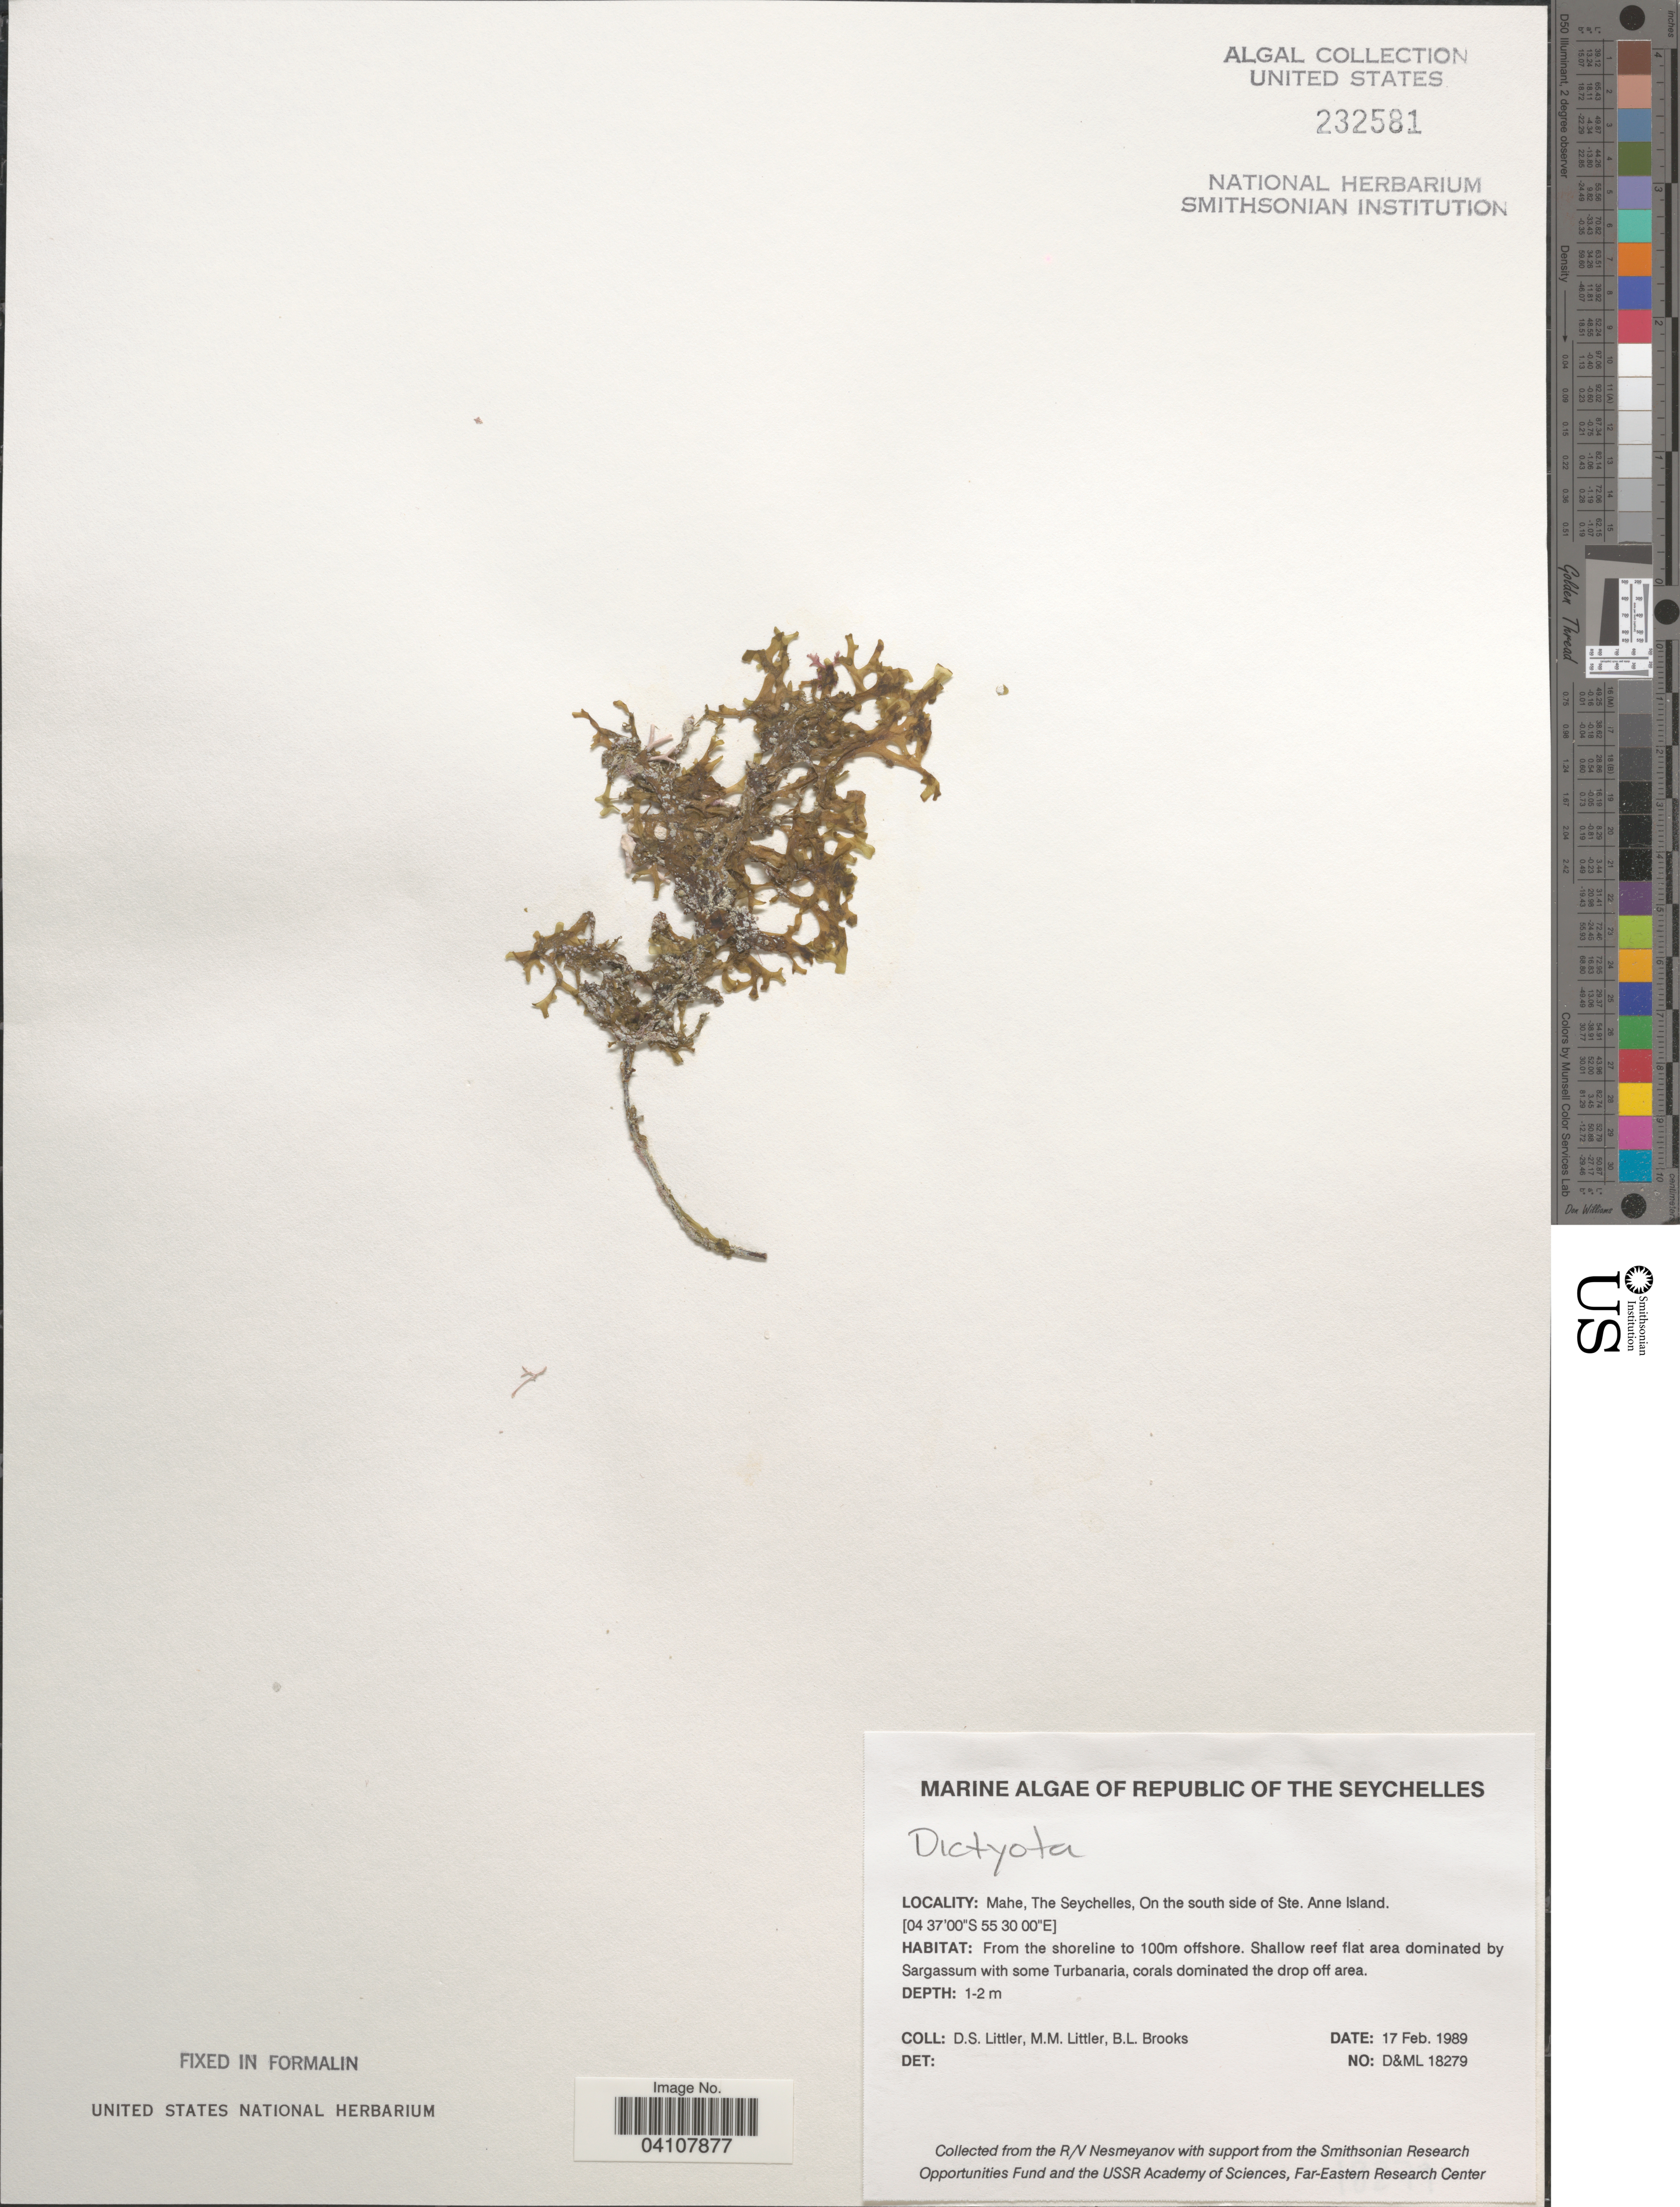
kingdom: Chromista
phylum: Ochrophyta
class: Phaeophyceae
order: Dictyotales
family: Dictyotaceae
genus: Dictyota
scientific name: Dictyota sp.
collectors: D. S. Littler & B. Brooks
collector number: D&ML18279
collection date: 1989-02-17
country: Seychelles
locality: Republic of the Seychelles. Mahe, On the south side of Ste. Anne Island. From the shoreline to 100m offshore.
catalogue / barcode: US 232581